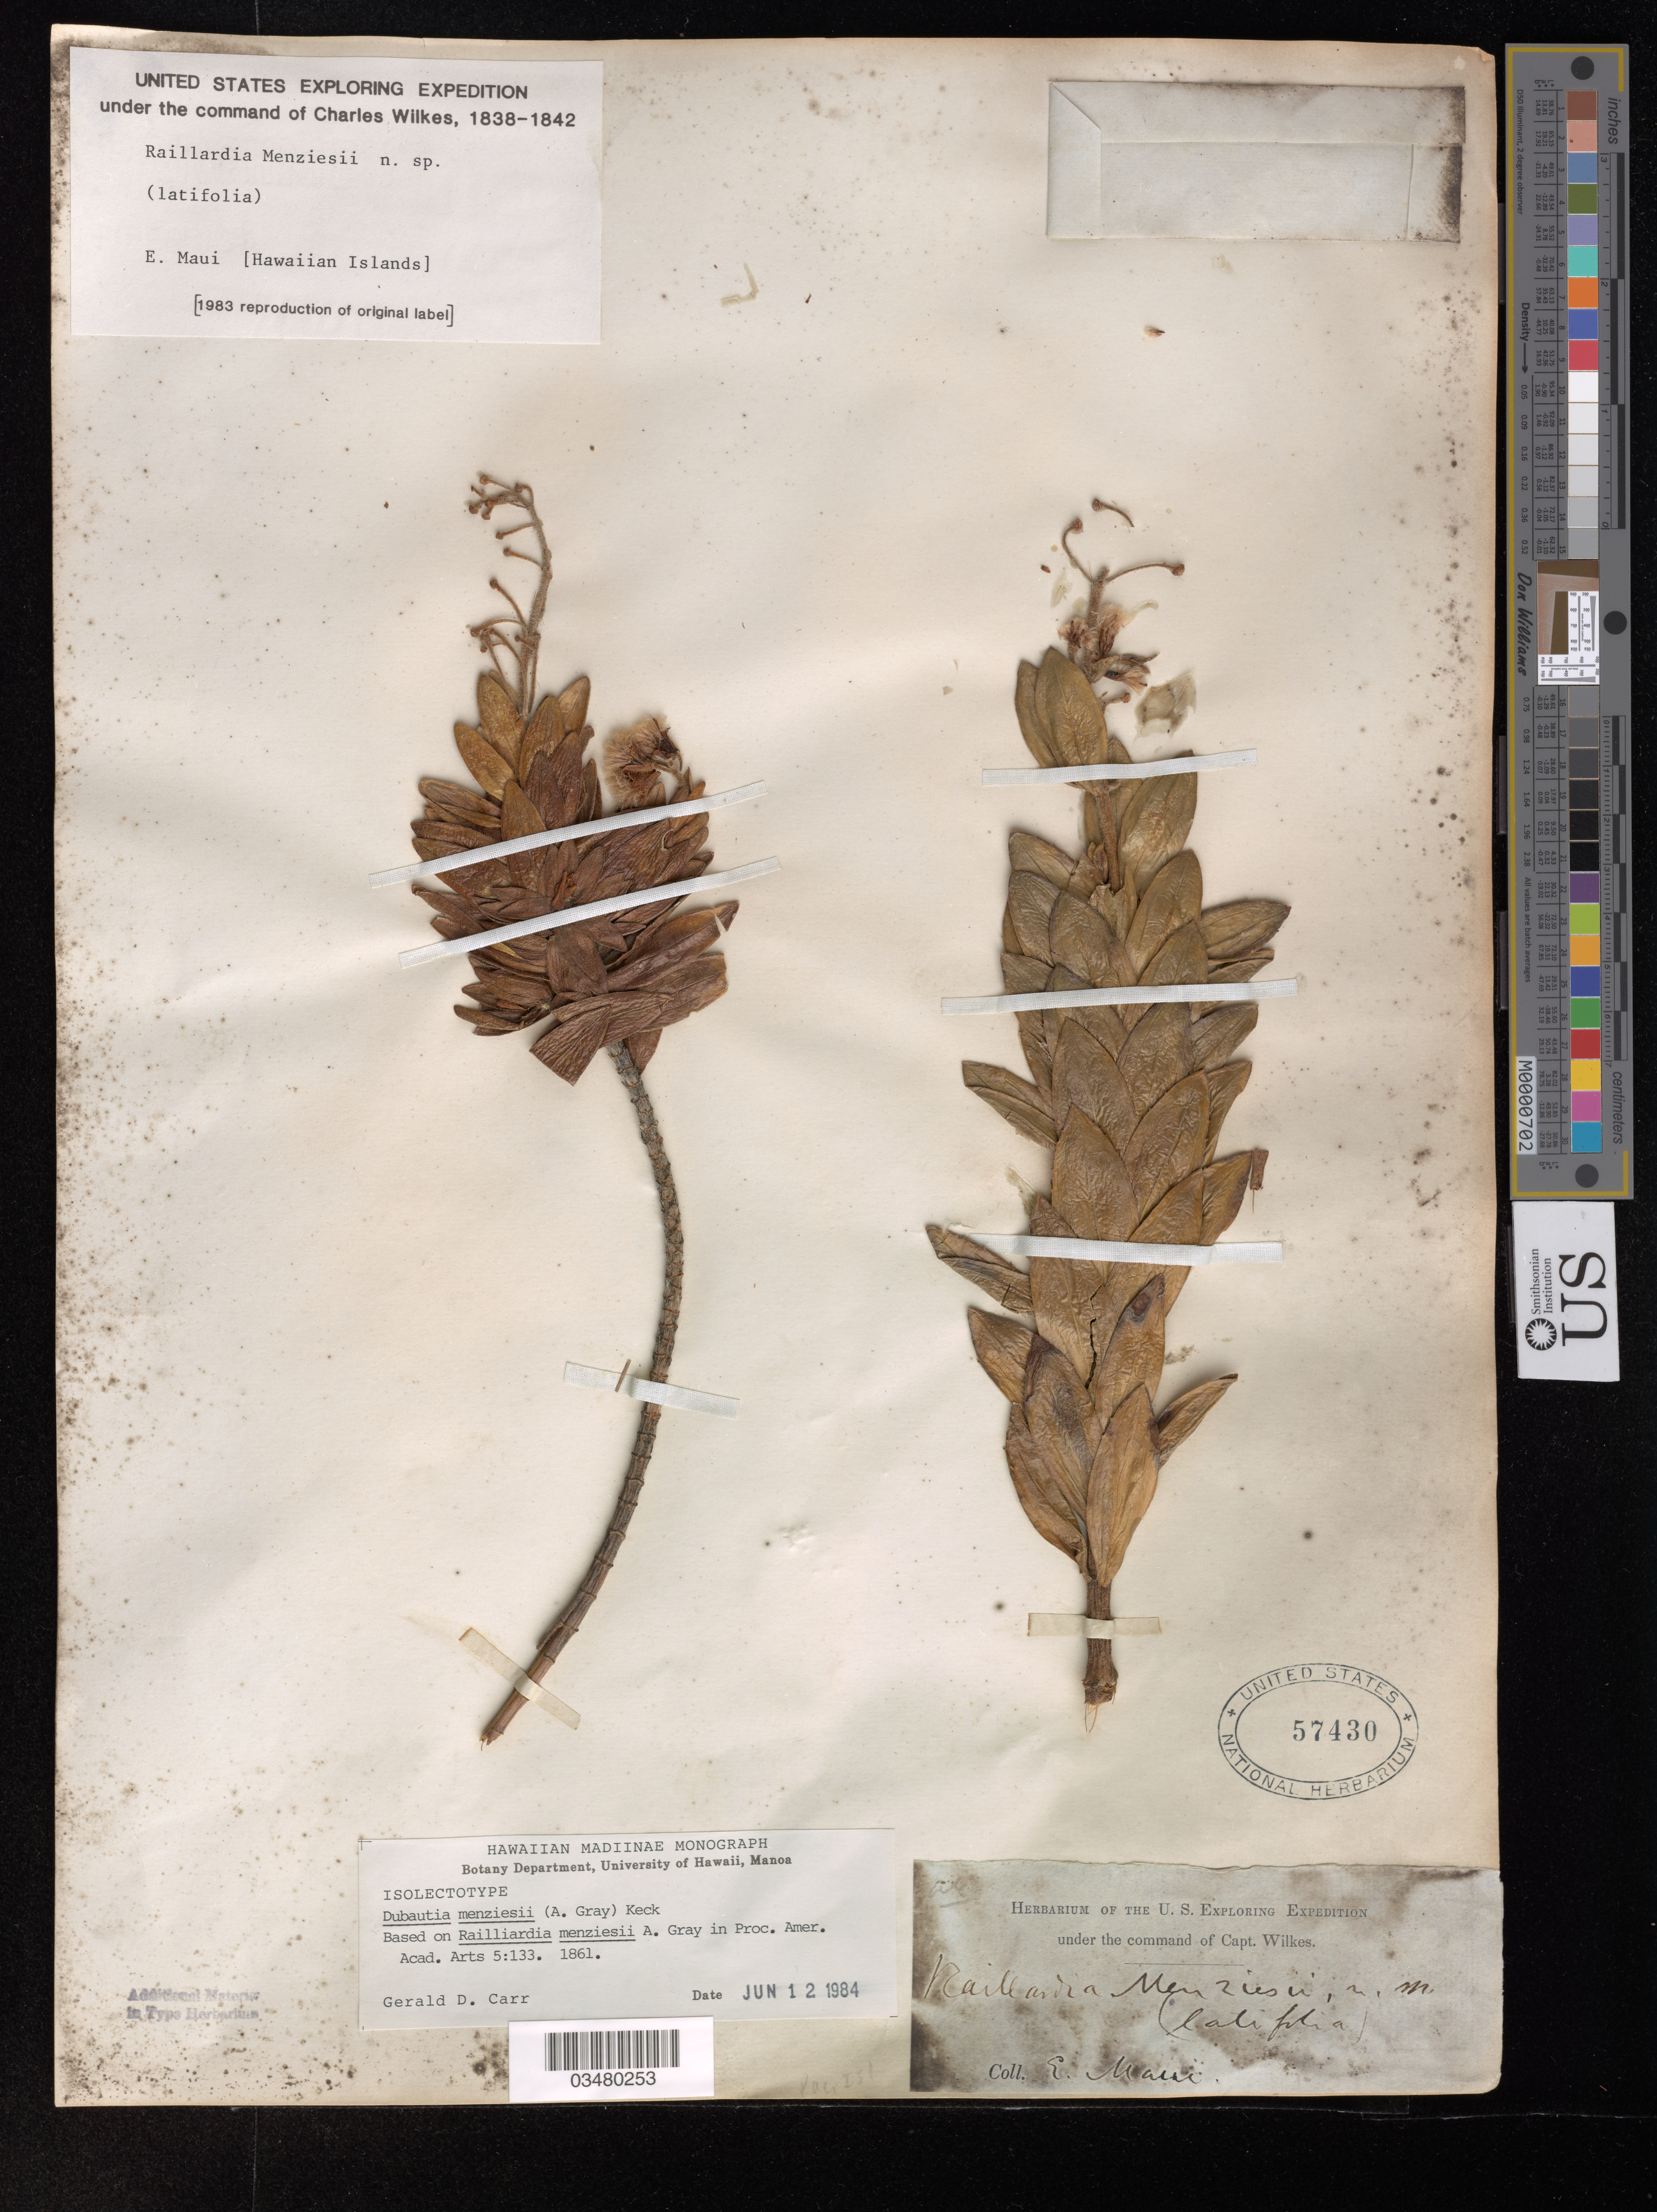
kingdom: Plantae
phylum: Tracheophyta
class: Magnoliopsida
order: Asterales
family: Asteraceae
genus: Railliardia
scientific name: Railliardia menziesii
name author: A. Gray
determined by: Carr, G. D., (HAW), University of Hawaii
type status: Isolectotype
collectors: Wilkes Explor. Exped.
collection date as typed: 1838 to -- --- 1842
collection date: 1838/1842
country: United States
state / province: Hawaii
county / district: Maui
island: Maui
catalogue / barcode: US 57430